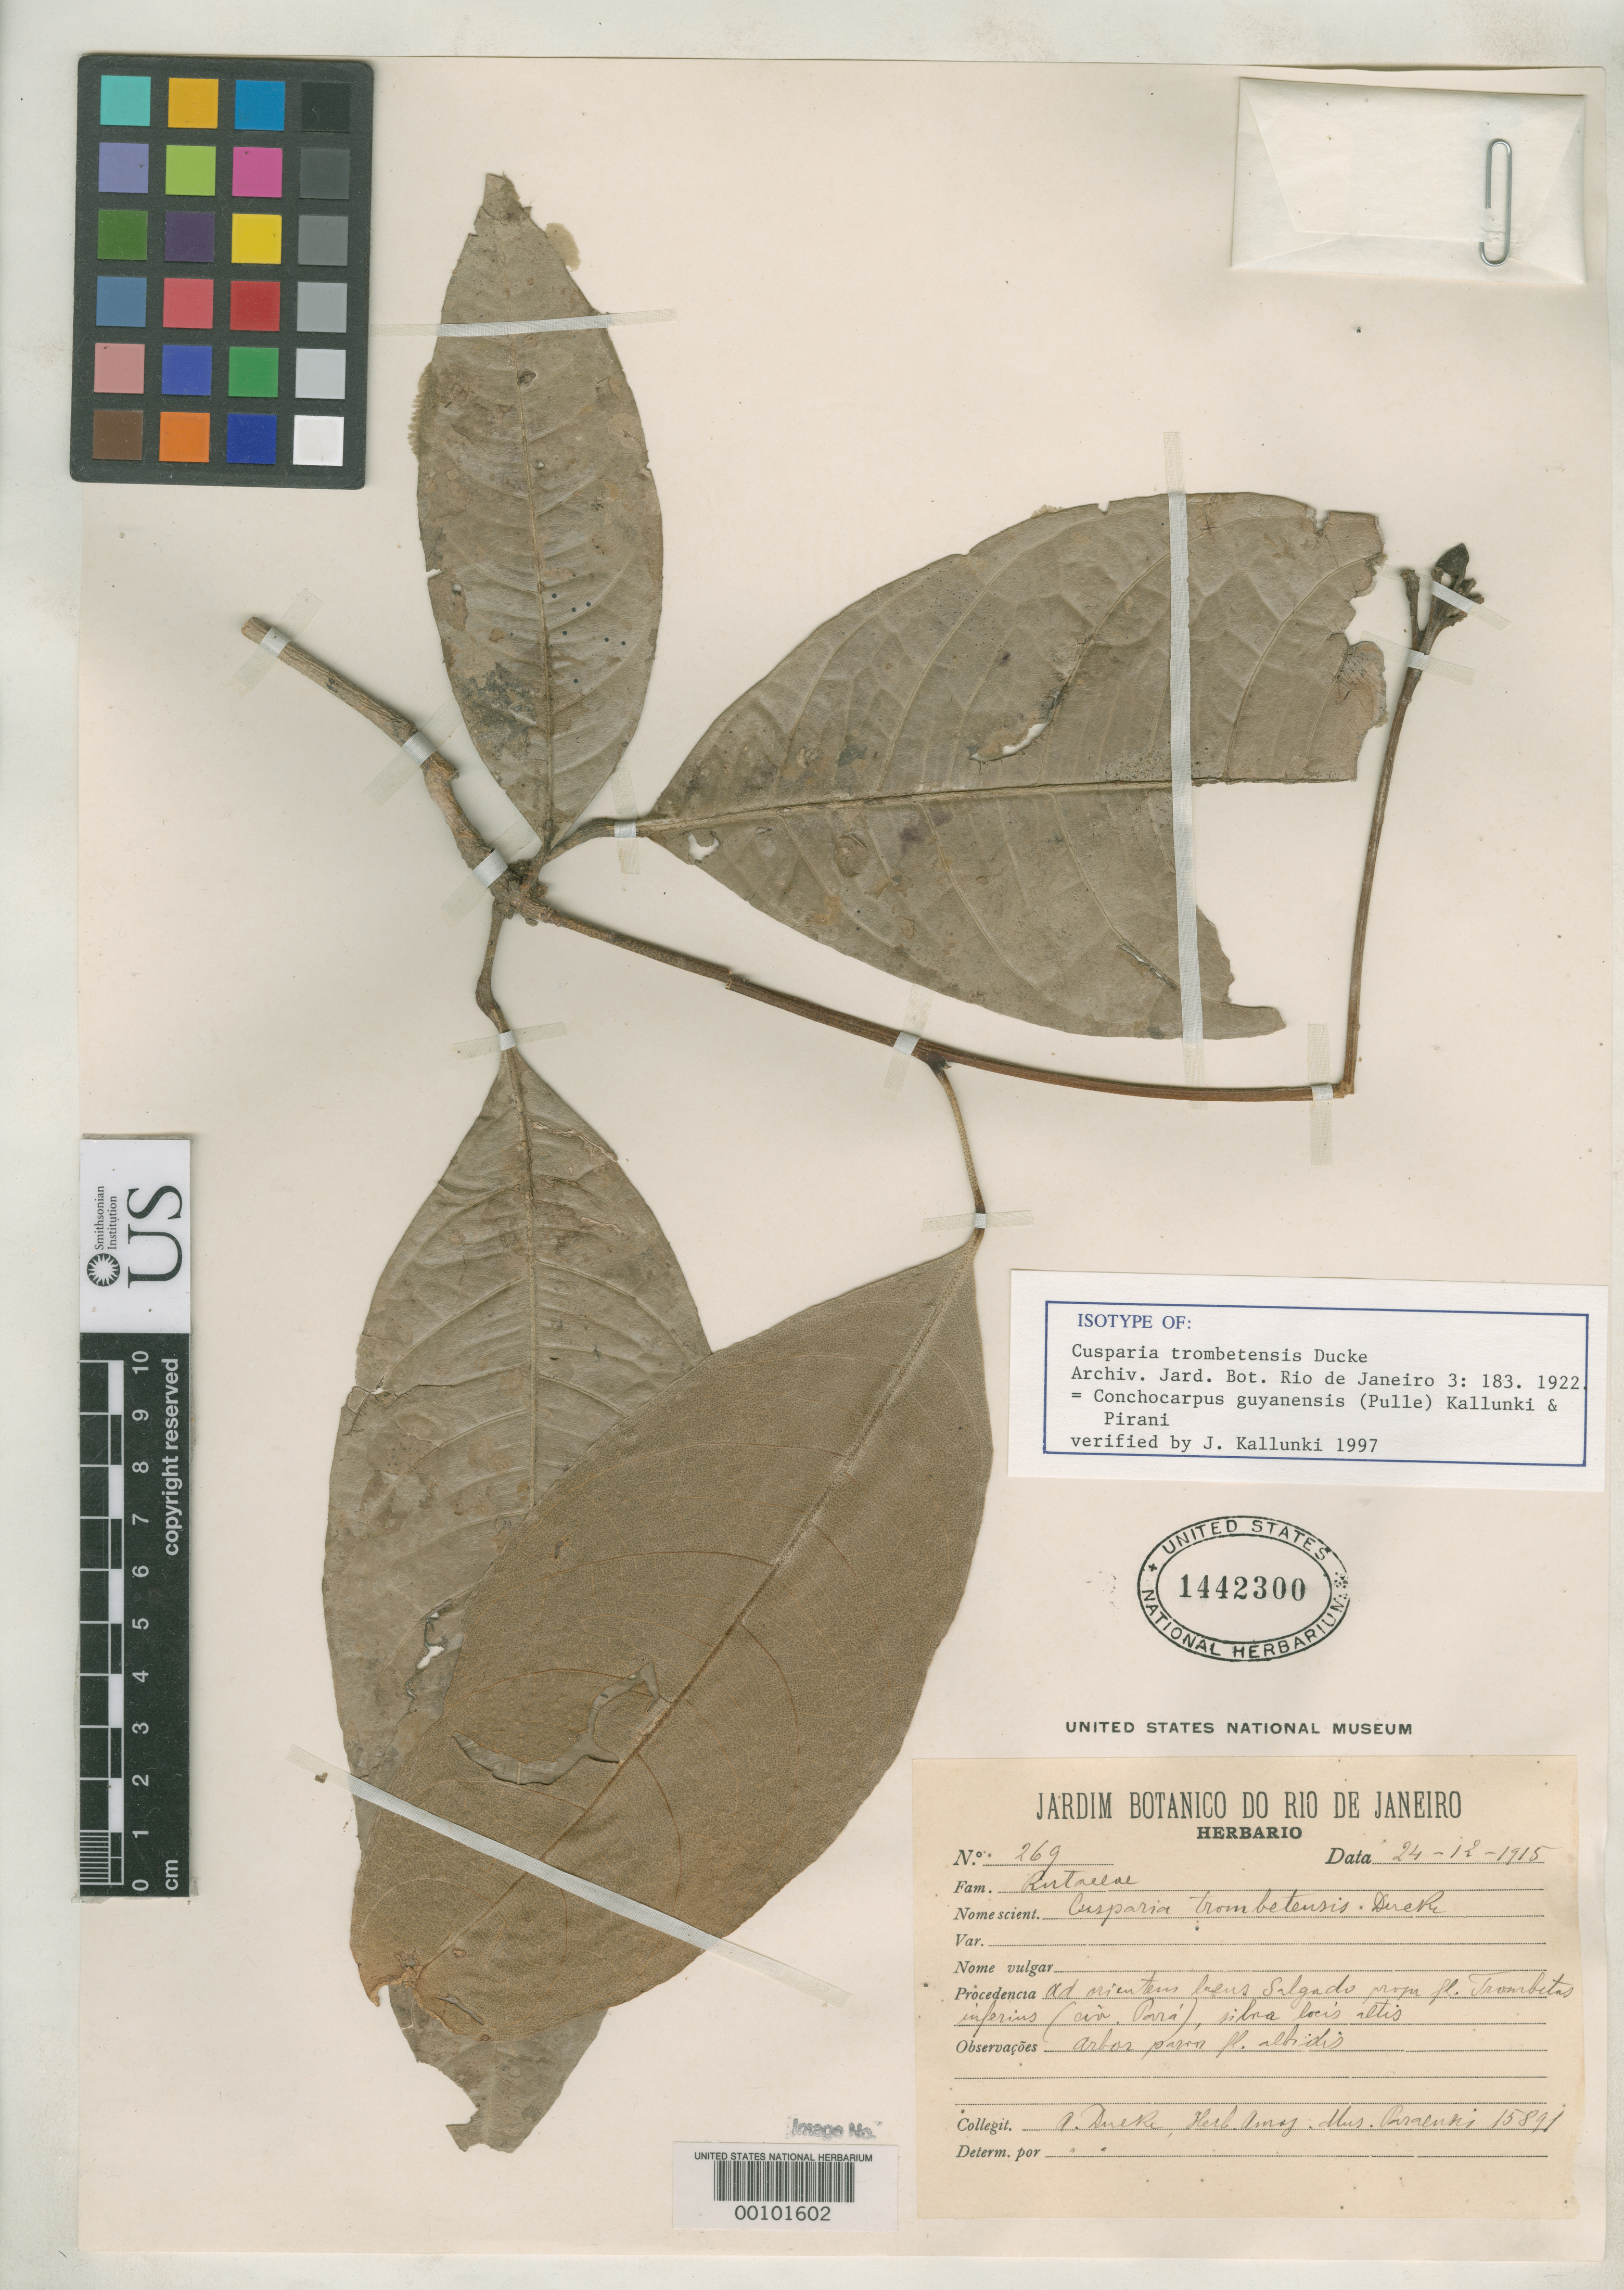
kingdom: Plantae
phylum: Tracheophyta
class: Magnoliopsida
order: Sapindales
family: Rutaceae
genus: Cusparia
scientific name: Cusparia trombetensis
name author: Ducke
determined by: Kallunki, Jacquelyn A.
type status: Isotype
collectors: A. Ducke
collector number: Herb. Amaz. Mus. Para. 15891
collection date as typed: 24 Dec 1915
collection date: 1915-12-24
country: Brazil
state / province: Pará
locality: Ad orientens luens [?] Salgado prope fl. Trombetas inferius (civ. Pará), silva locis altis.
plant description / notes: Jard. Bot. Rio de Janeiro no. 269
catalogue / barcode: US 1442300